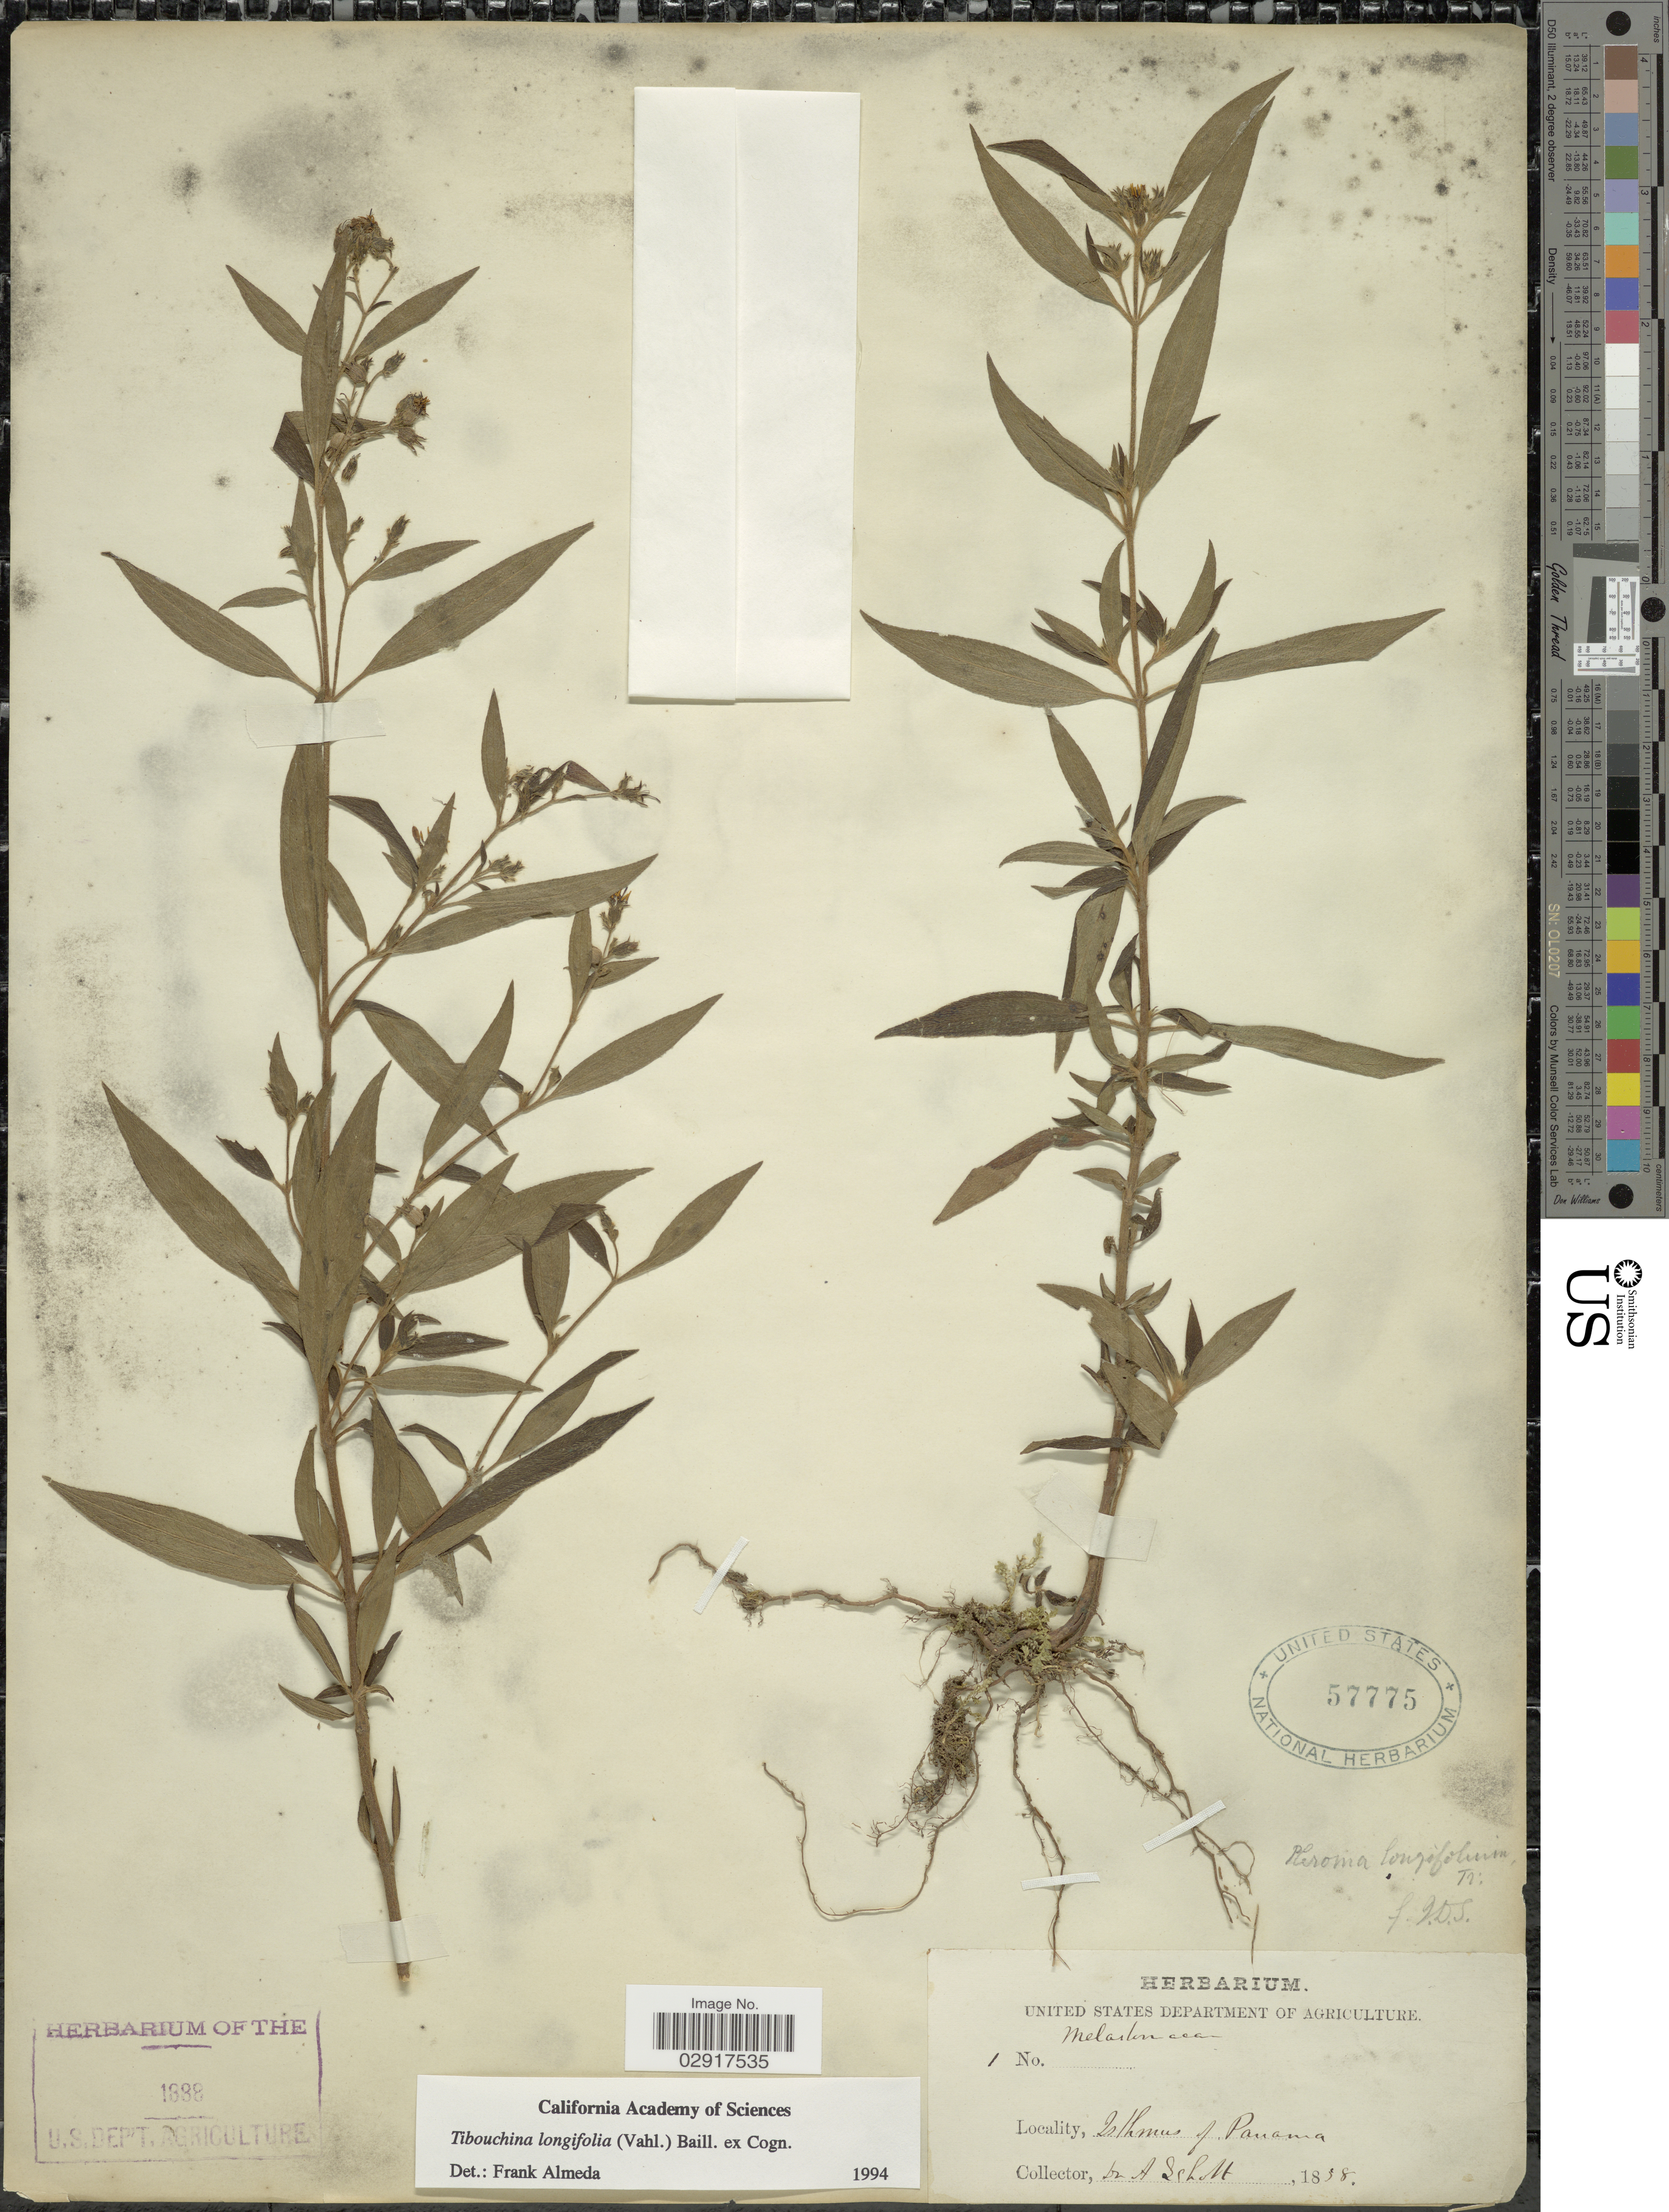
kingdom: Plantae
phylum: Tracheophyta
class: Magnoliopsida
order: Myrtales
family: Melastomataceae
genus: Chaetogastra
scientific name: Chaetogastra longifolia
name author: (Vahl) DC.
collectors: A. Schott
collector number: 1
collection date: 1858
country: Panama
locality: Isthmus of Panama.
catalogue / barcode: US 57775